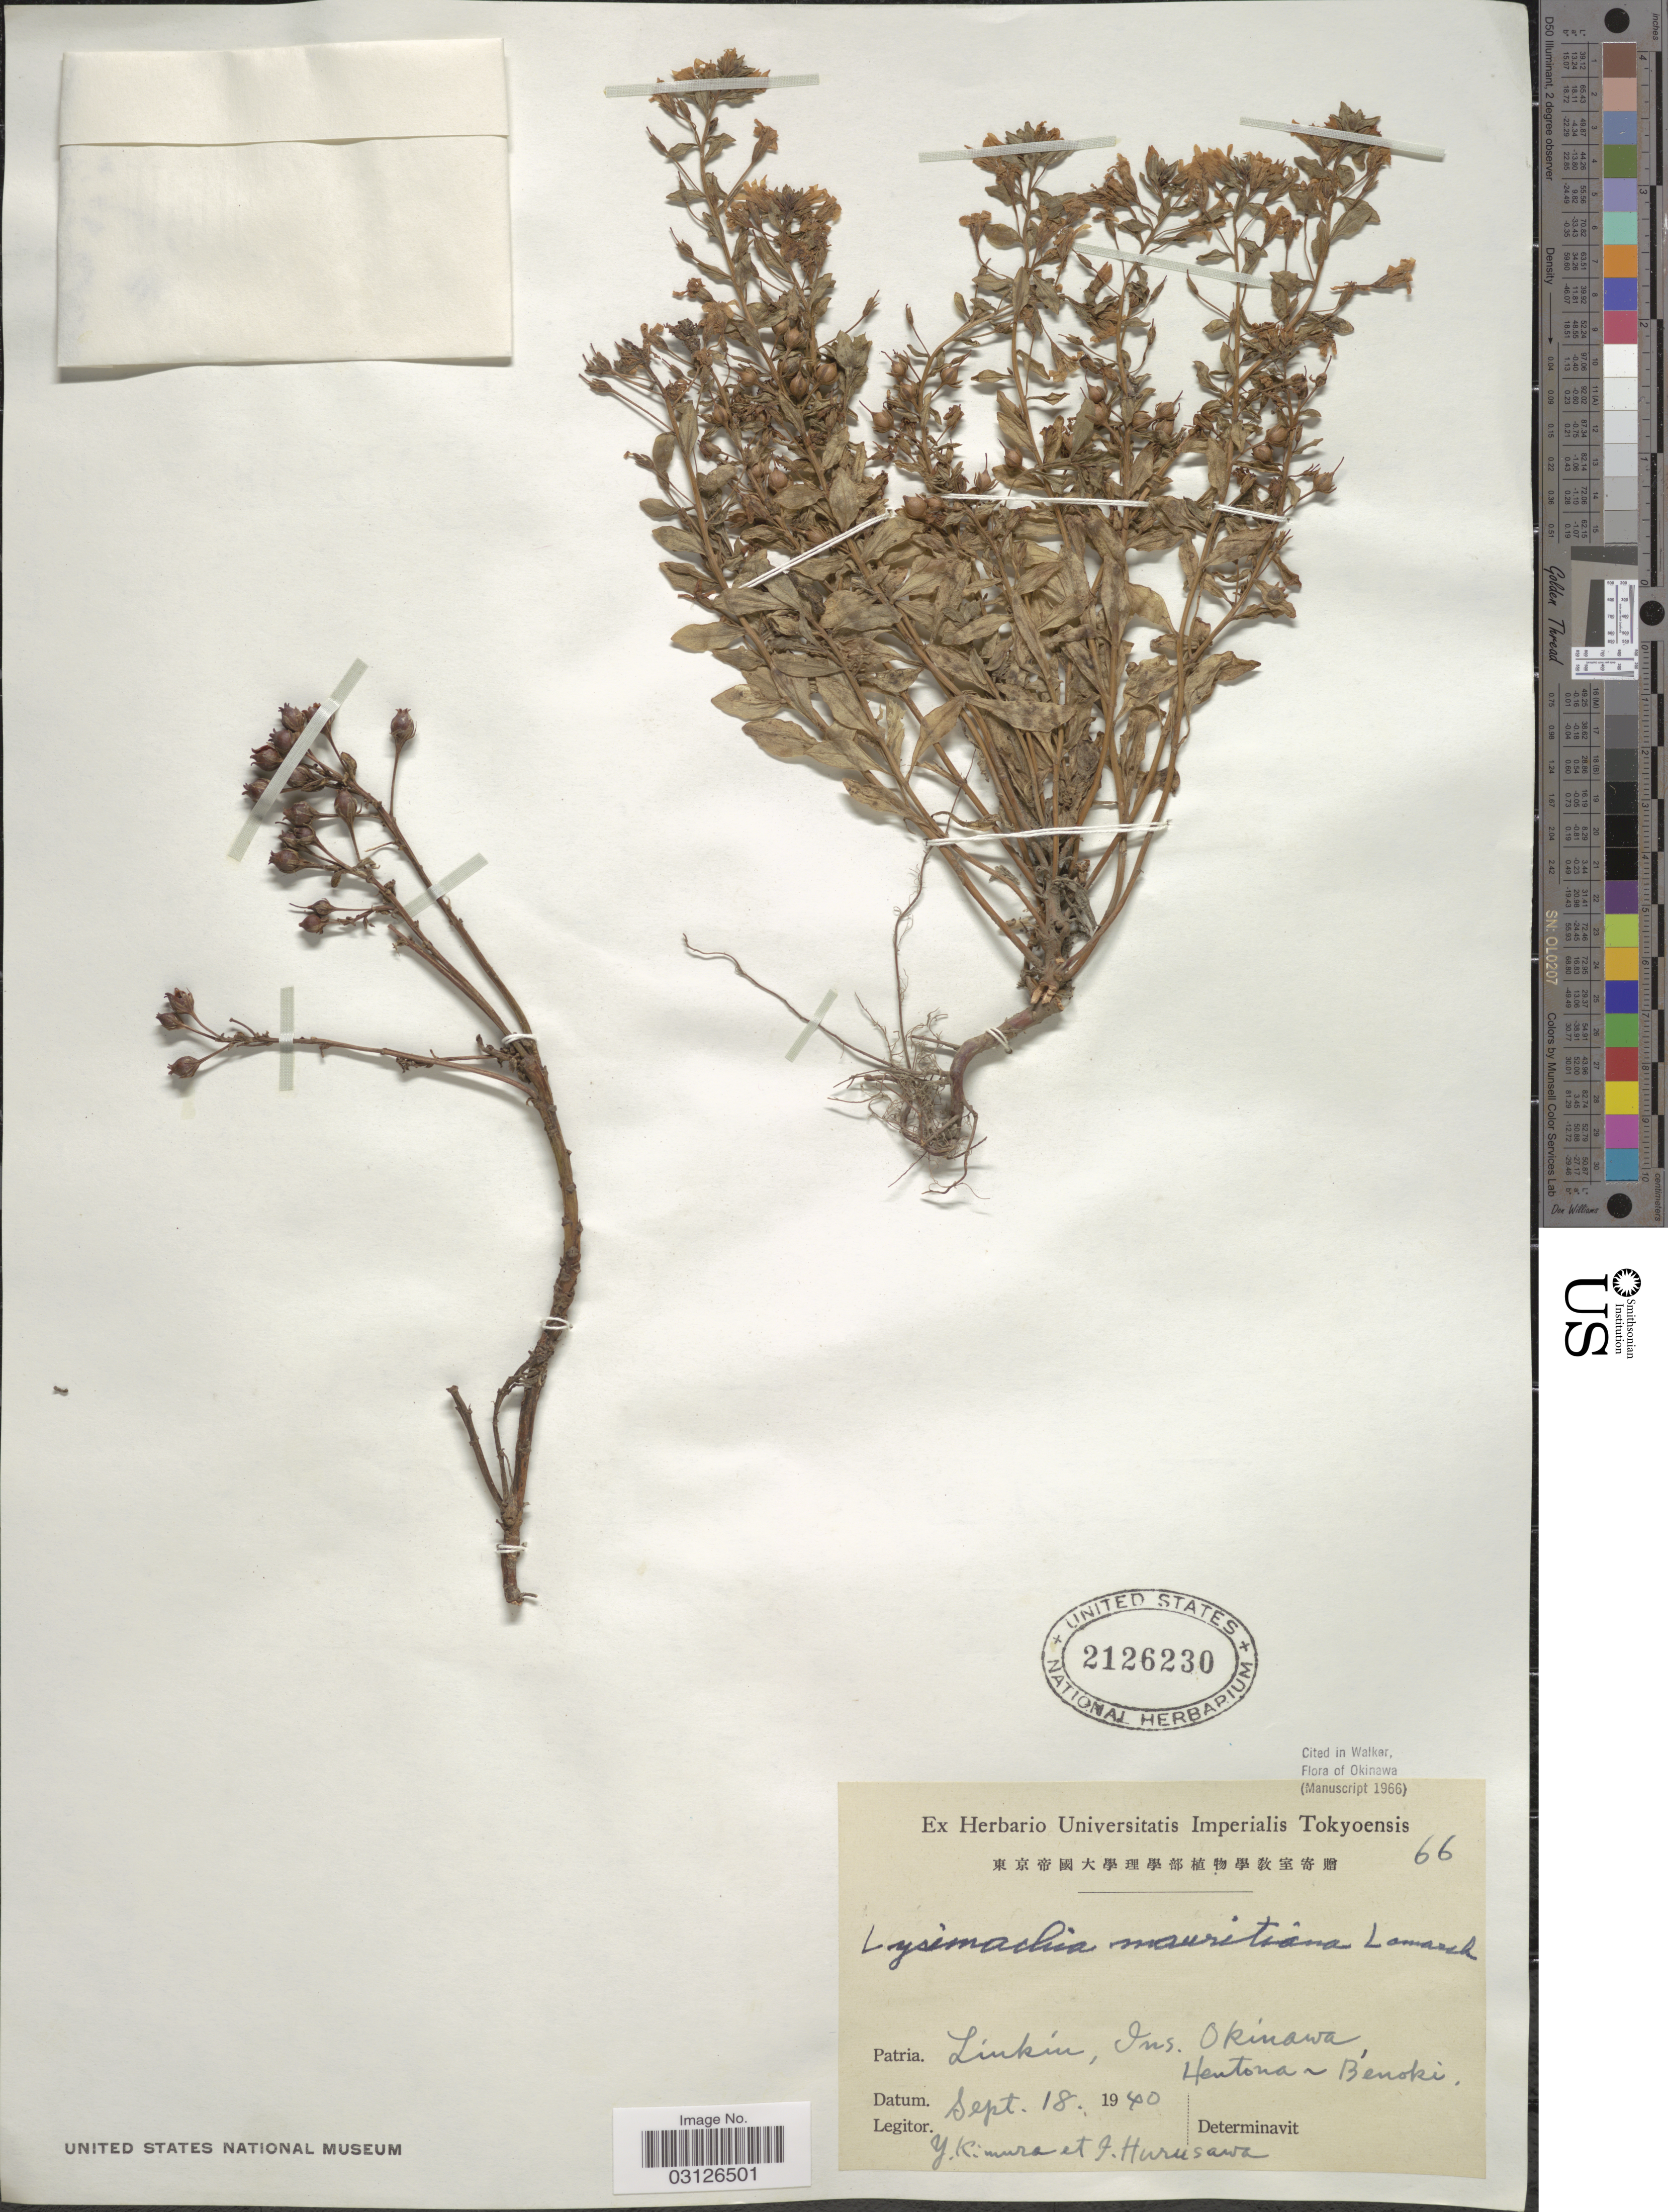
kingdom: Plantae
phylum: Tracheophyta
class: Magnoliopsida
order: Ericales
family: Primulaceae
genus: Lysimachia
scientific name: Lysimachia mauritiana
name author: Lam.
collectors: Y. Kimura & I. Hurusawa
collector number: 66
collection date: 1940-09-18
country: Japan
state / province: Okinawa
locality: Liukiu, Hentona ~ Benoki.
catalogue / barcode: US 2126230